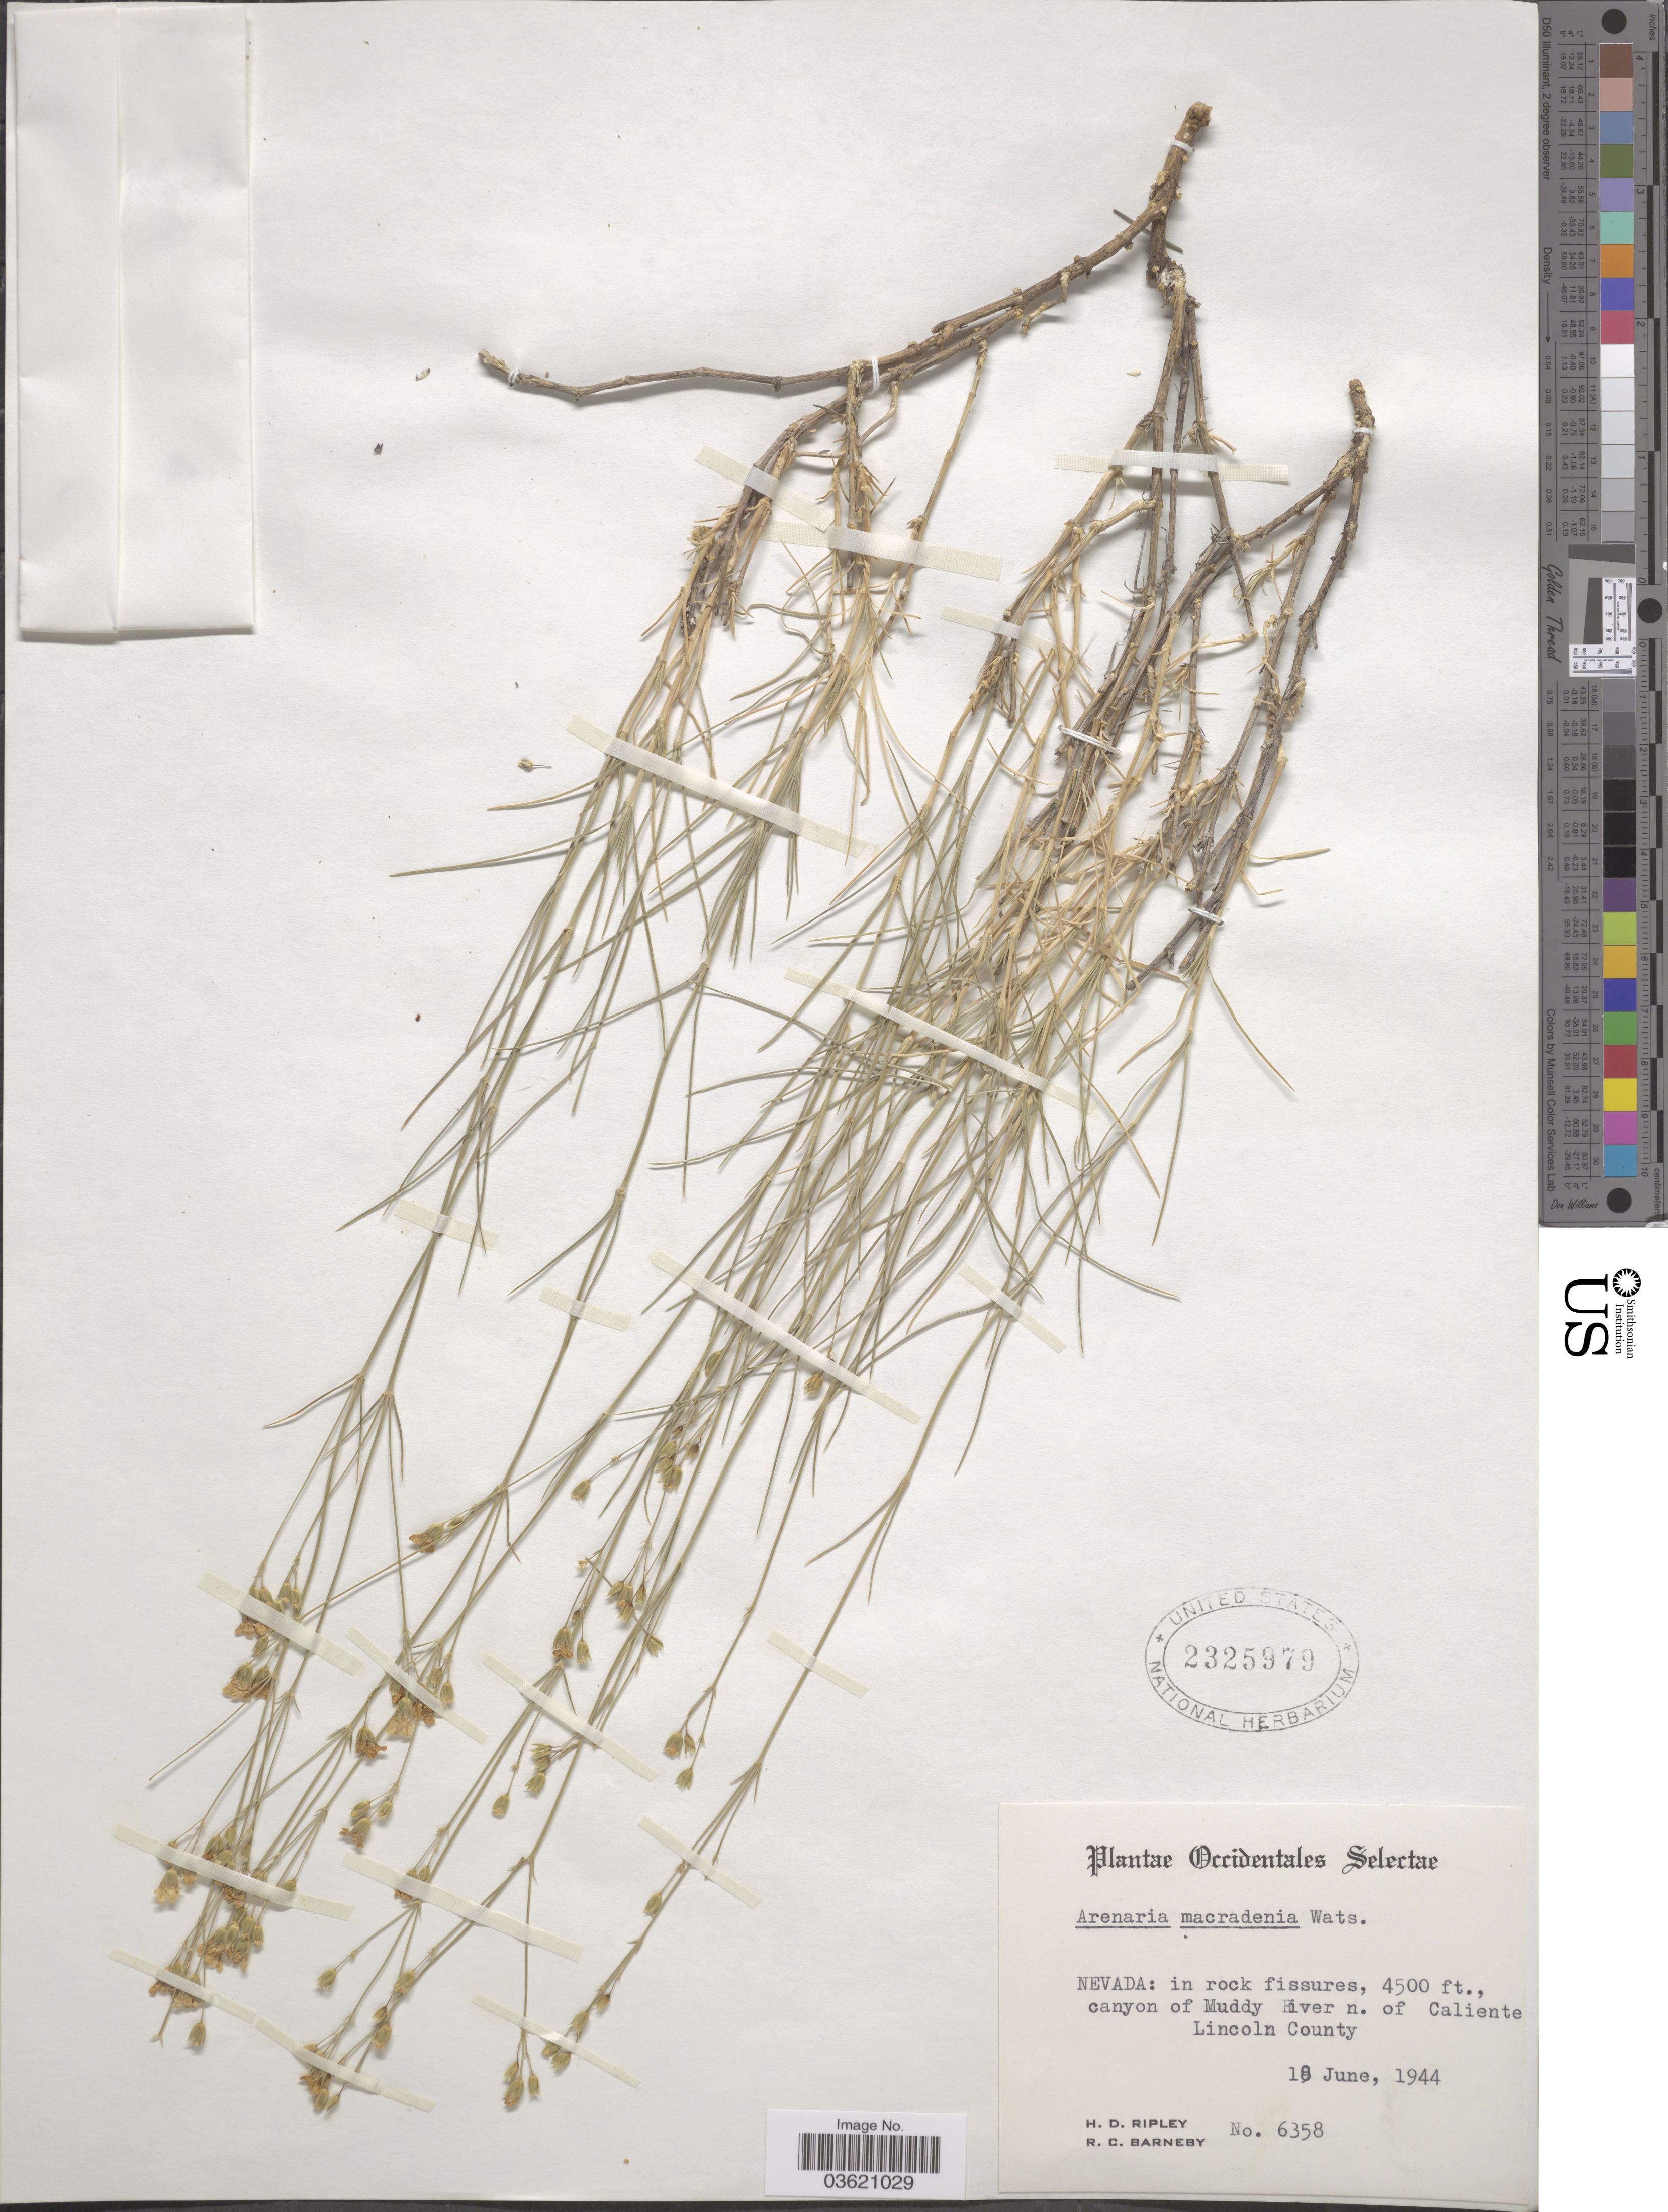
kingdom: Plantae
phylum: Tracheophyta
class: Magnoliopsida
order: Caryophyllales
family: Caryophyllaceae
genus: Eremogone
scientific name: Eremogone macradenia var. macradenia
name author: (S. Watson) Ikonn.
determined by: Strong, Mark T., (BOT), Smithsonian Institution - National Museum of Natural History (UNITED STATES)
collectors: H. Ripley & R. C. Barneby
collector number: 6358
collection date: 1944-06-19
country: United States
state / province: Nevada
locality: Occidentales Selectae. Canyon of Muddy River n. of Caliente. Lincoln County.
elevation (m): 1372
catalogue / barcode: US 2325979